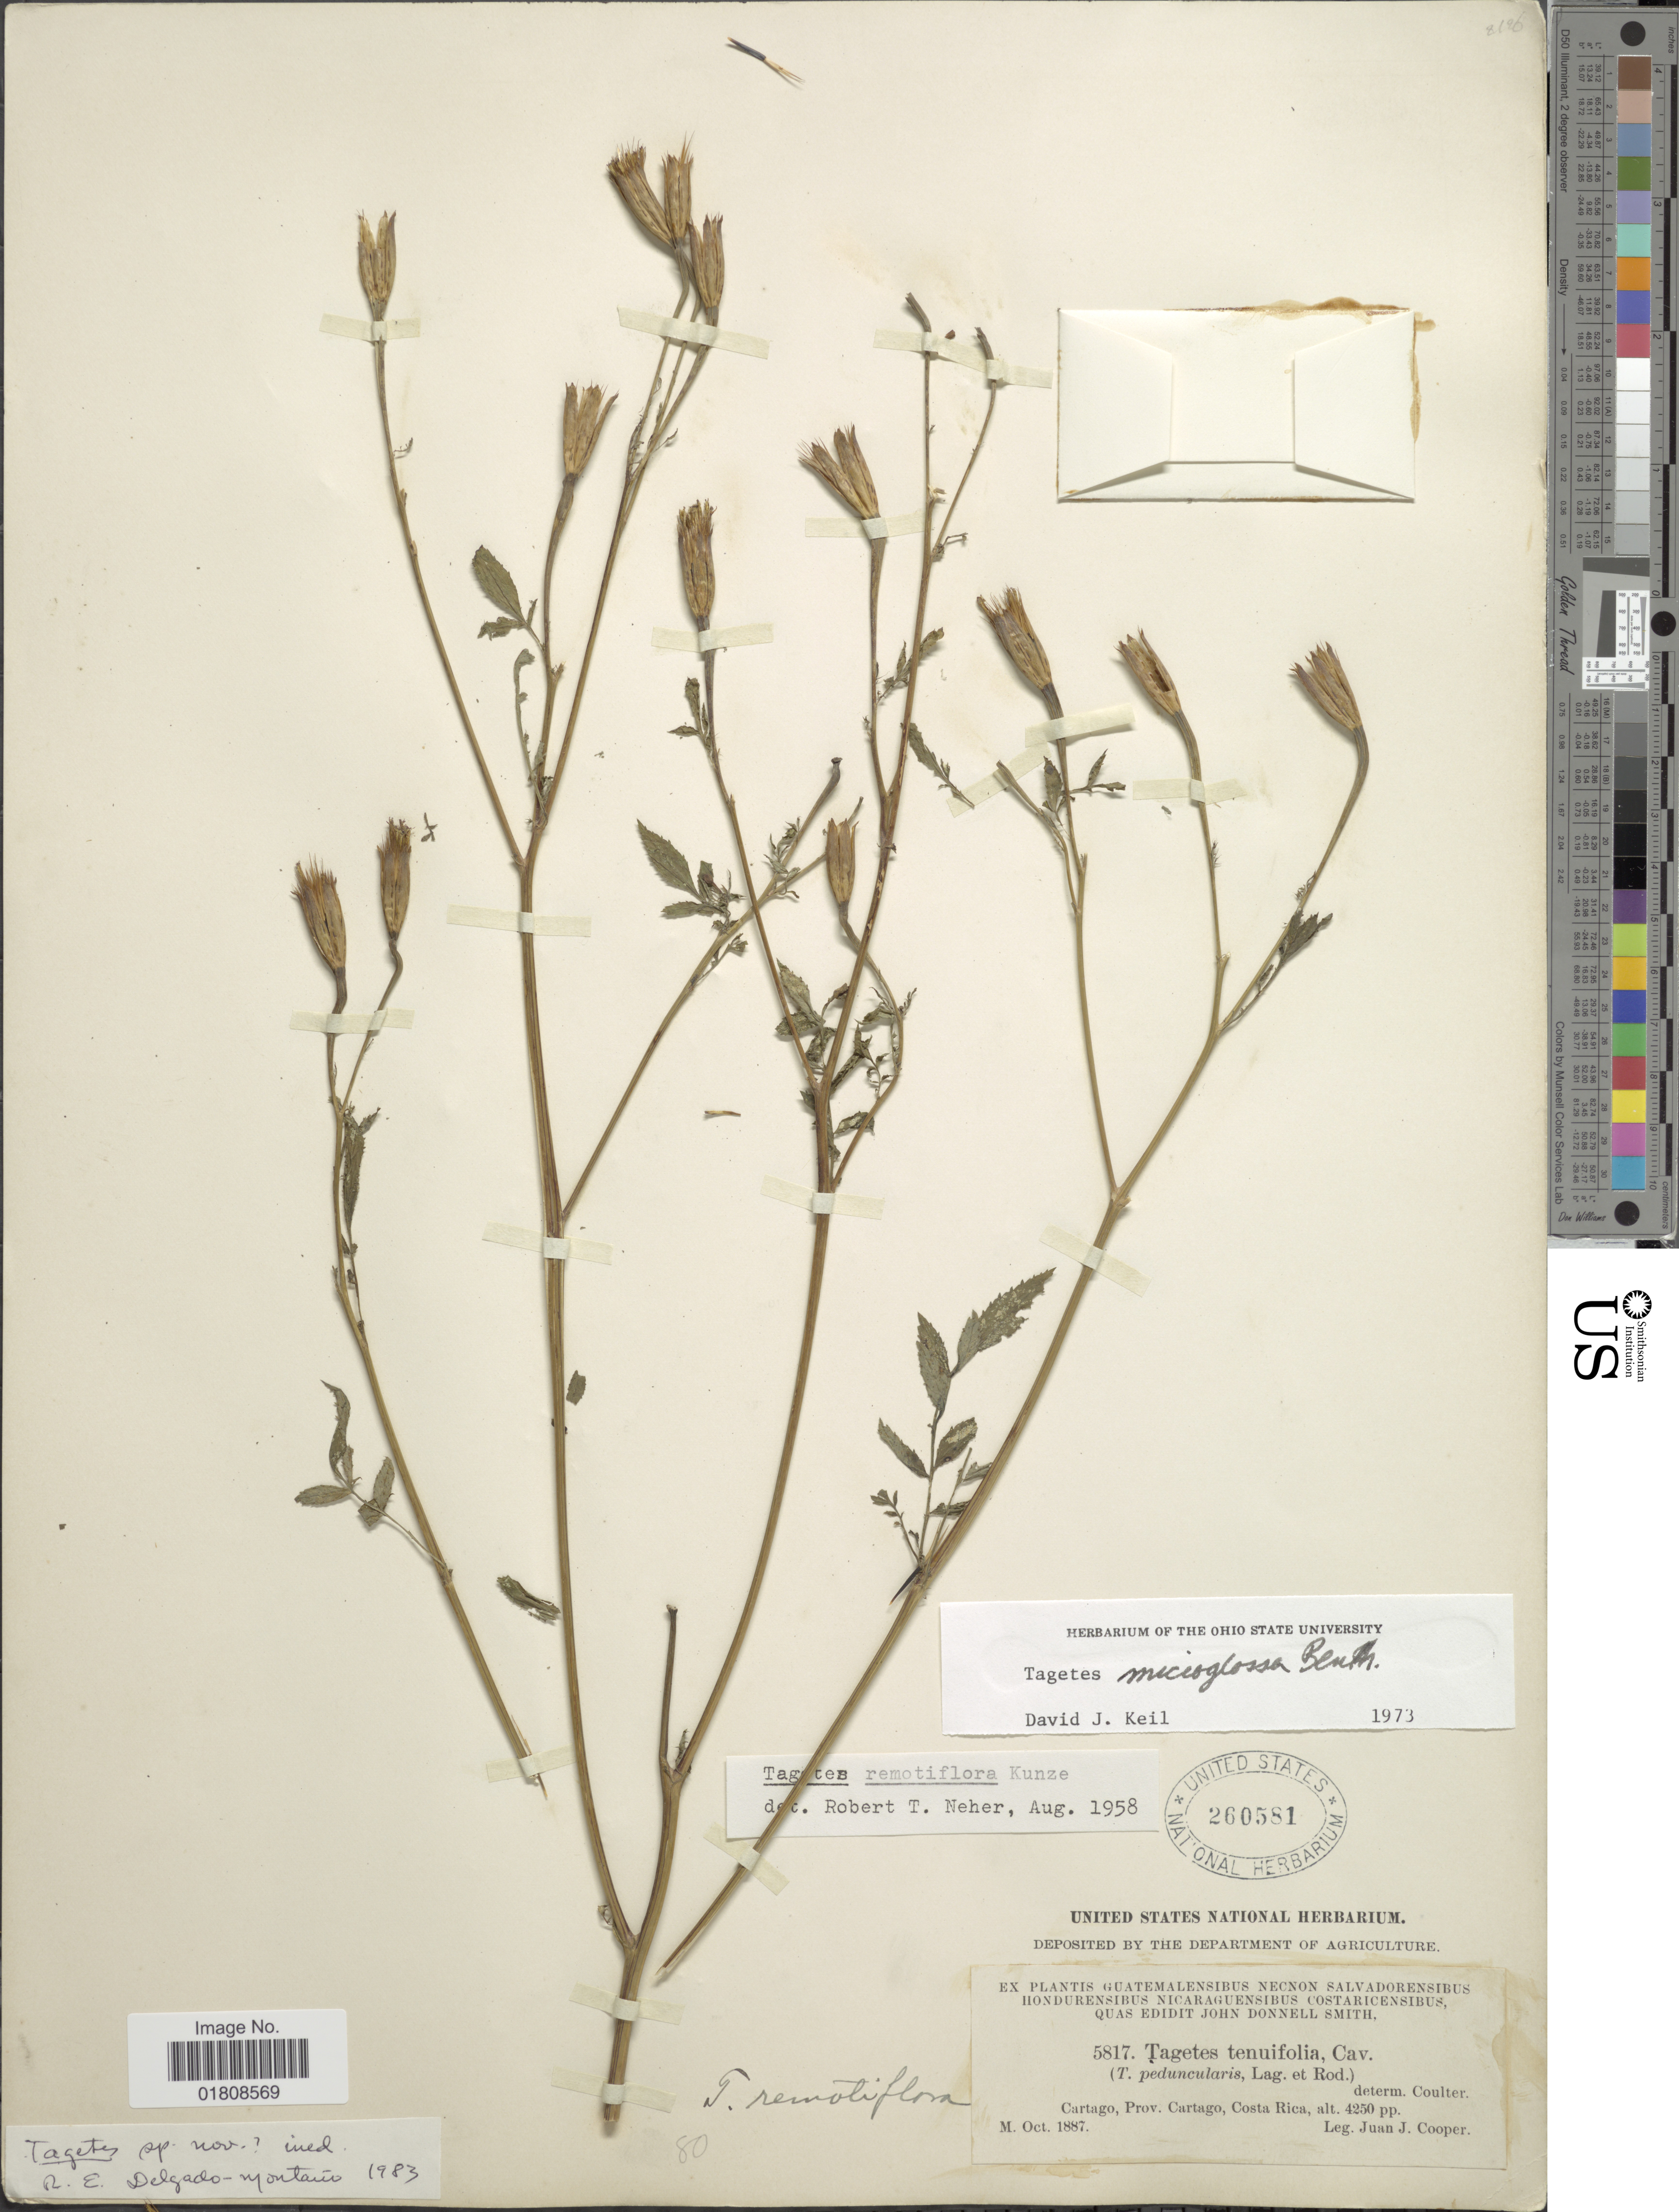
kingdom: Plantae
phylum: Tracheophyta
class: Magnoliopsida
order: Asterales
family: Asteraceae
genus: Tagetes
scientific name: Tagetes sp.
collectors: J. J. Cooper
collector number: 5817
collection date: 1887-10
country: Costa Rica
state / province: Cartago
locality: Prov. Cartago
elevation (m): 1295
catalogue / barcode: US 260581